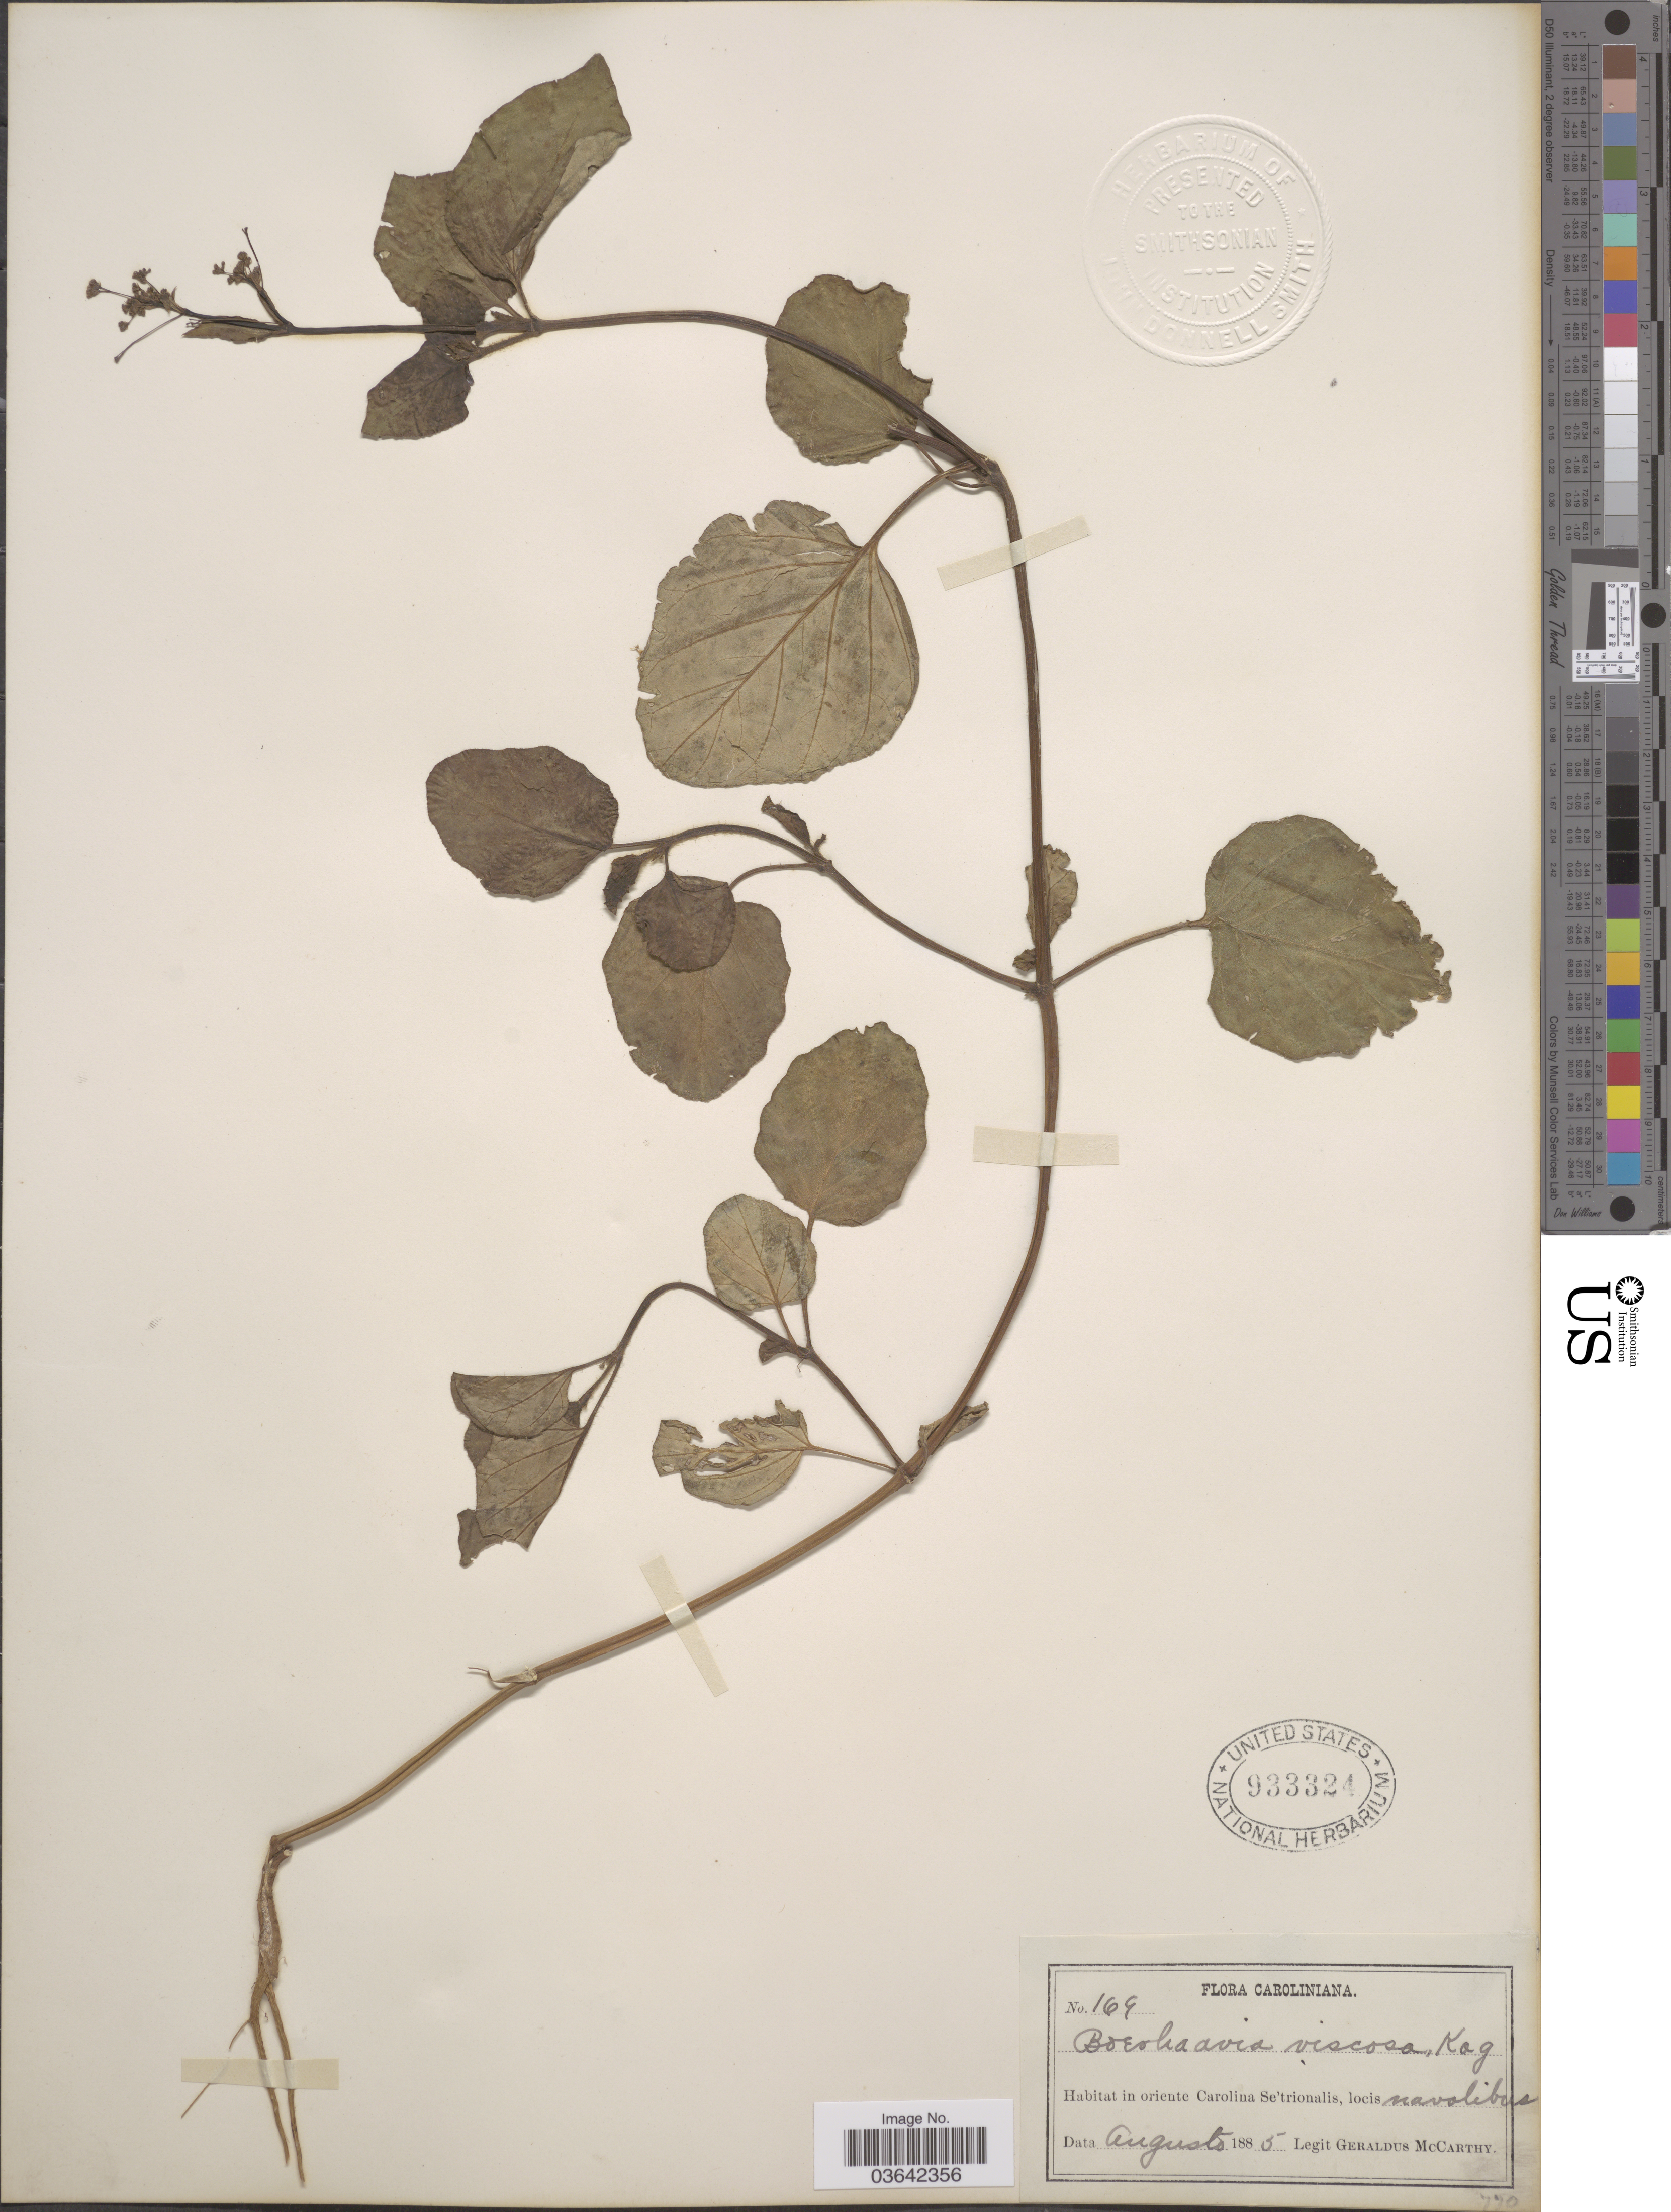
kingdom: Plantae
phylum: Tracheophyta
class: Magnoliopsida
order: Caryophyllales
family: Nyctaginaceae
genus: Boerhavia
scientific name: Boerhavia adscendens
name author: Willd.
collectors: M. McCarthy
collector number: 169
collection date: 1885-08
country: United States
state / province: North Carolina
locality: Caroliniana. In oriente Caolina Se'trionalis, locis navolibus.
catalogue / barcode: US 933324